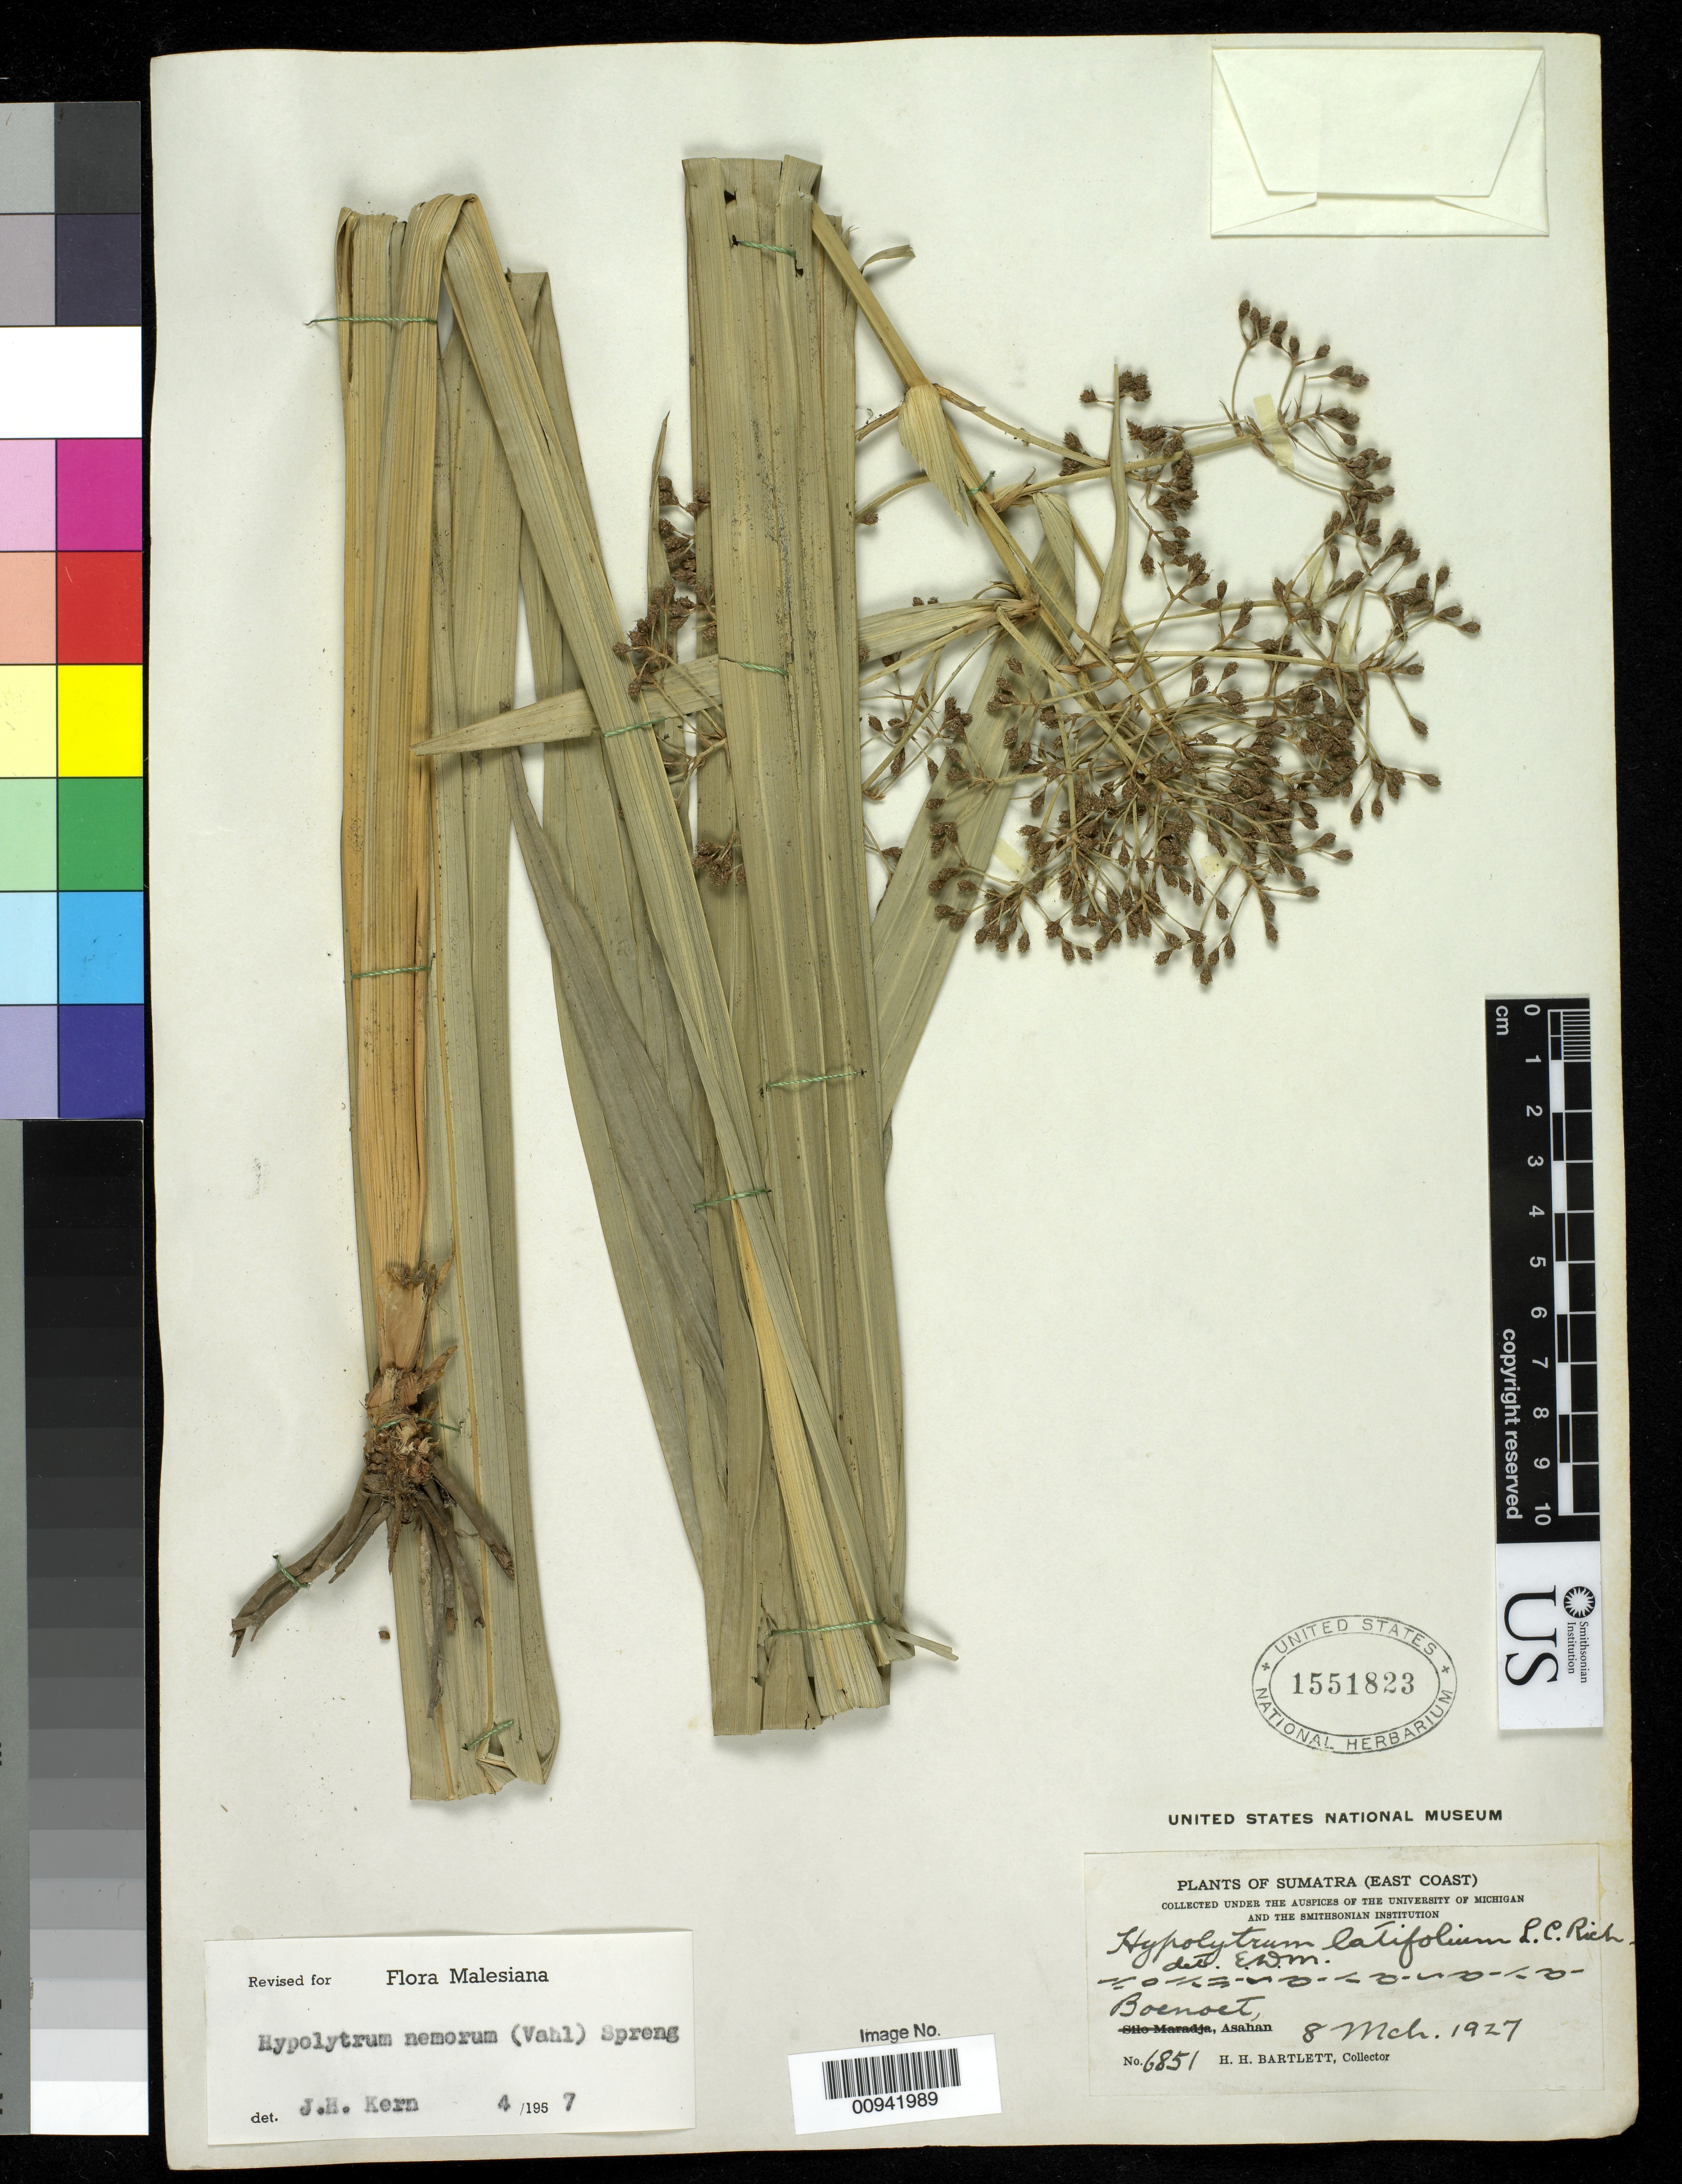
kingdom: Plantae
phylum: Tracheophyta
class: Liliopsida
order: Poales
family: Cyperaceae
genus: Hypolytrum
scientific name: Hypolytrum nemorum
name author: (Vahl) Spreng.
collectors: H. H. Bartlett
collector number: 6851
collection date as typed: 08 Mar 1927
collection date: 1927-03-08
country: Indonesia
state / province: Sumatra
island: Sumatra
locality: Boenoet, Asahan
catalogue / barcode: US 1551823